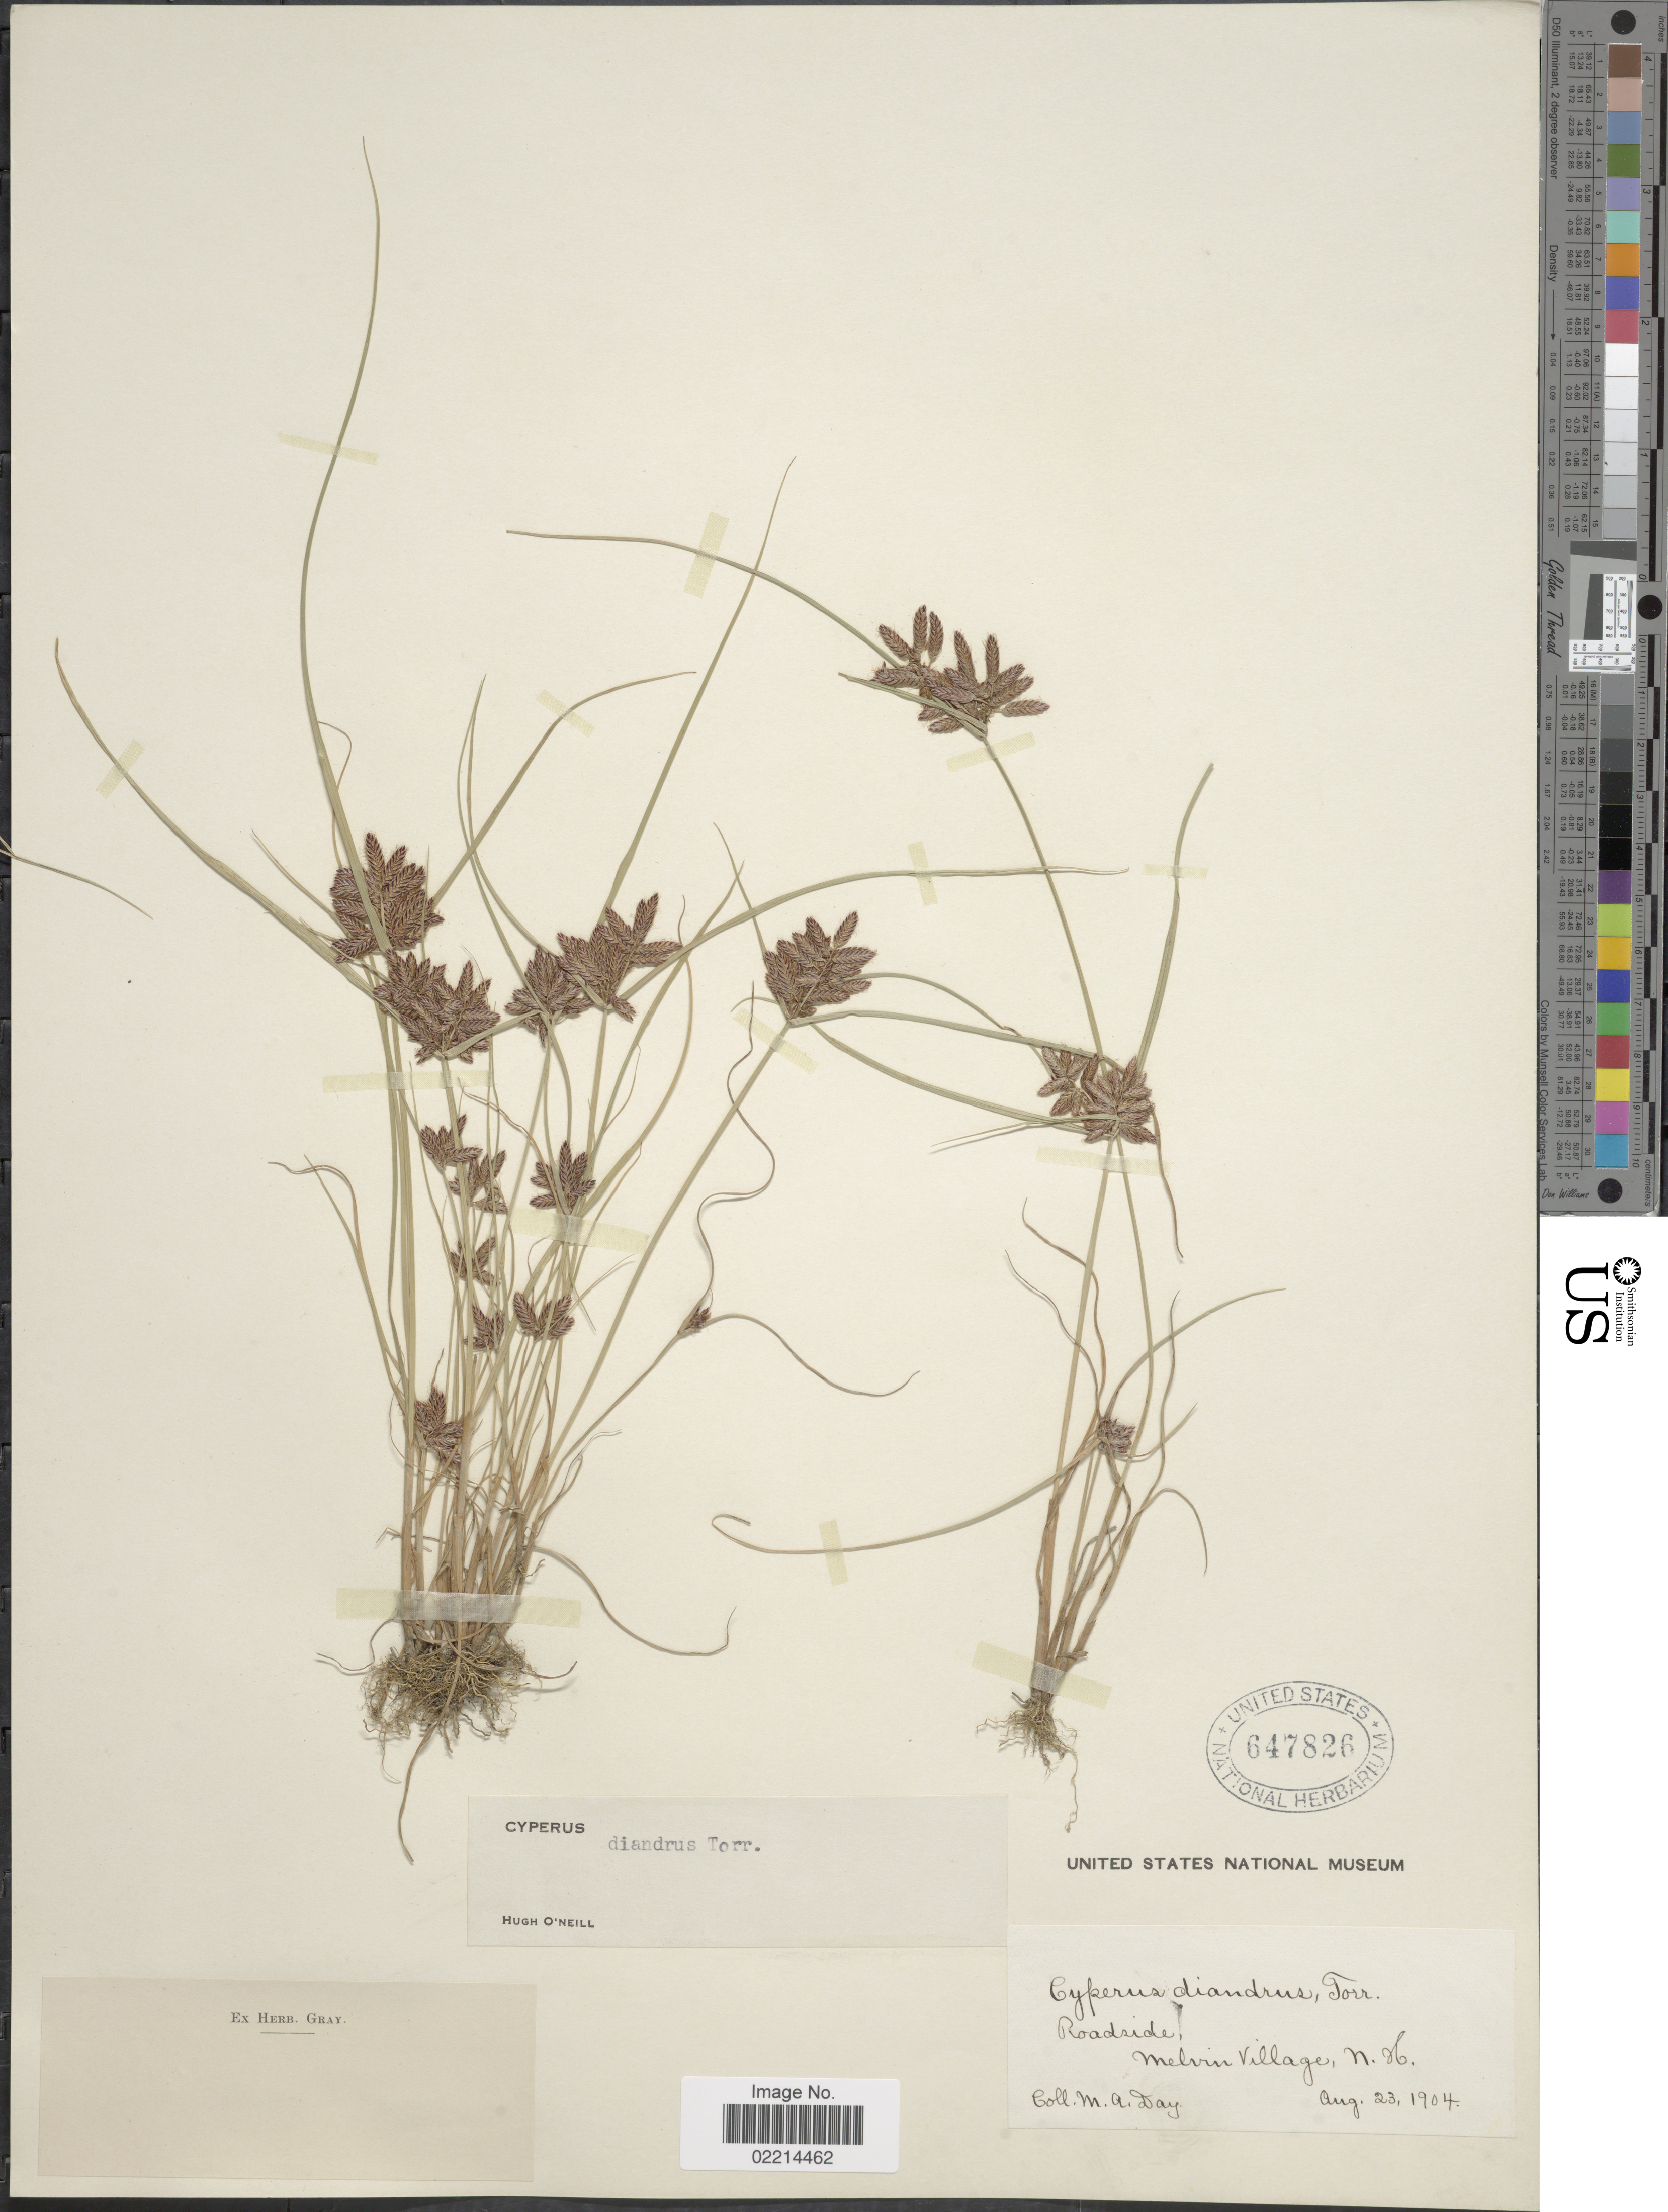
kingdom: Plantae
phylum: Tracheophyta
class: Liliopsida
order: Poales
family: Cyperaceae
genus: Cyperus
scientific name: Cyperus diandrus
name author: Torr.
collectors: M. Day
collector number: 26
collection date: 1904-08-23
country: United States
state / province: North Carolina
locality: Roadside, Melvin Village.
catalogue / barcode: US 647826